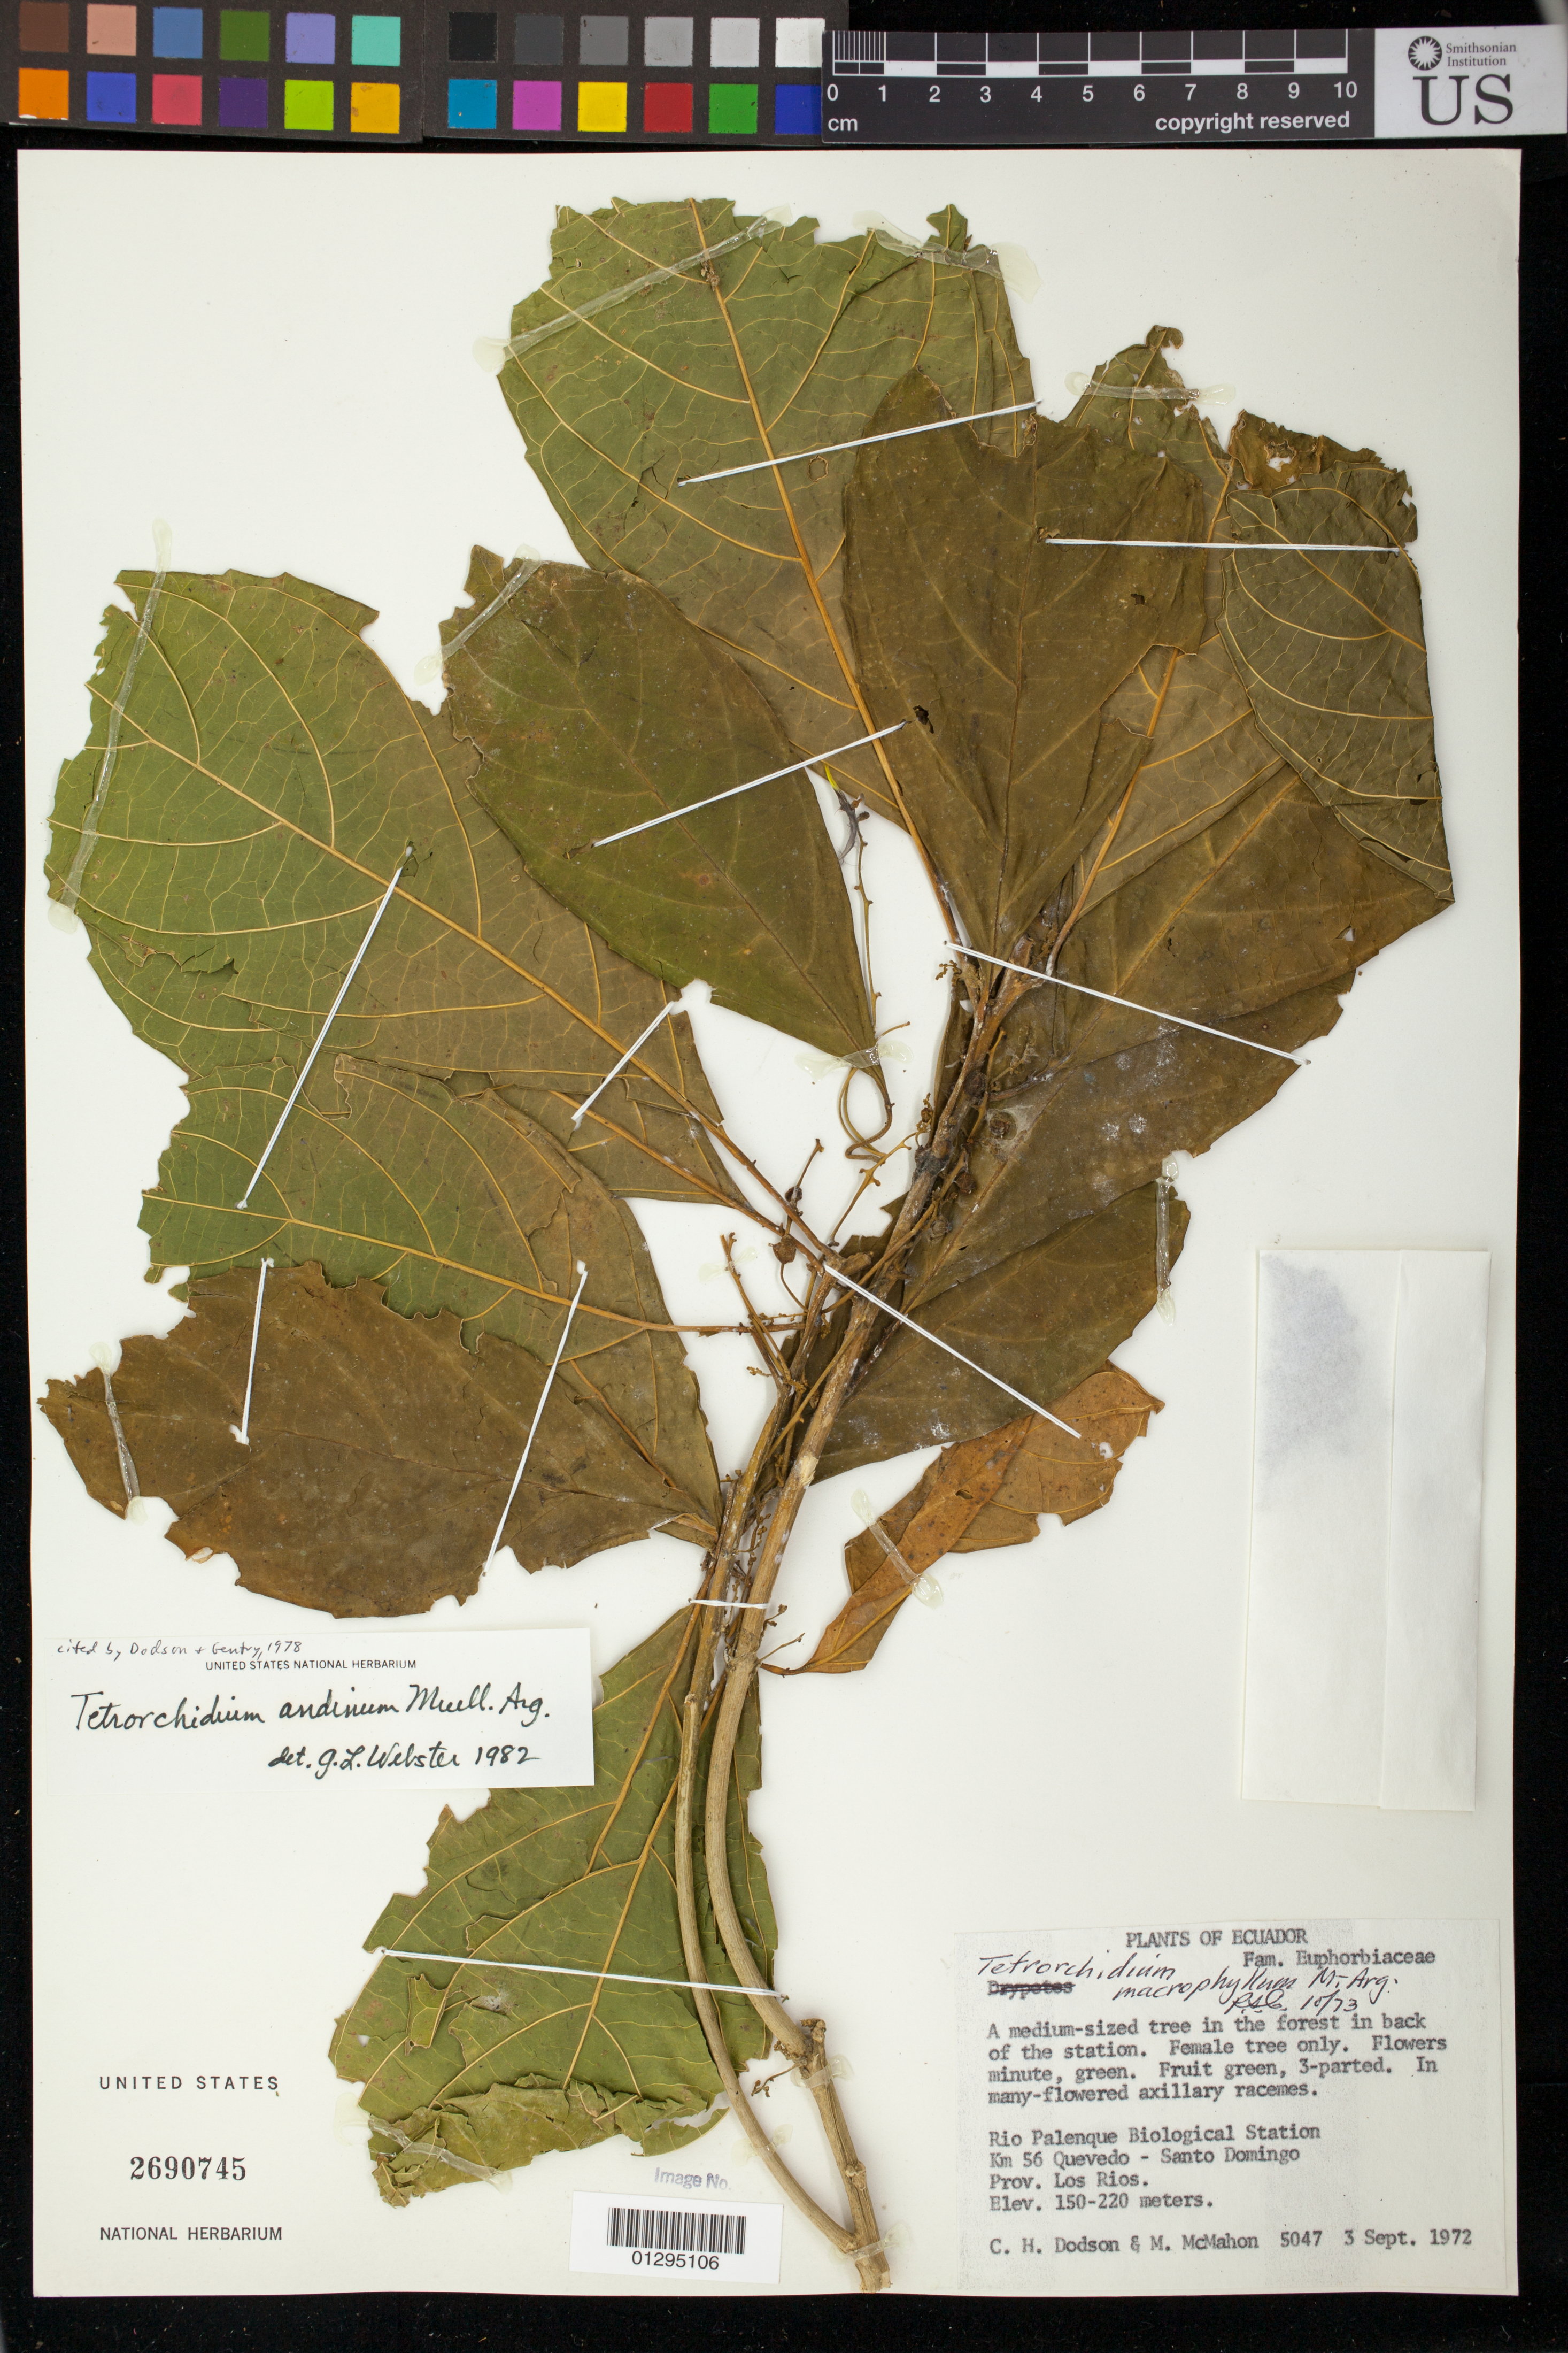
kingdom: Plantae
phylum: Tracheophyta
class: Magnoliopsida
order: Malpighiales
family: Euphorbiaceae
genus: Tetrorchidium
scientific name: Tetrorchidium andinum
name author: Müll. Arg.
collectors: C. H. Dodson & M. McMahon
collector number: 5047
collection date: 1972-09-03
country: Ecuador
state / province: Los Ríos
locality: Rio Palenque Biological Station. Km 56 Quevedo - Santo Domingo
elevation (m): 150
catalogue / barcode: US 2690745